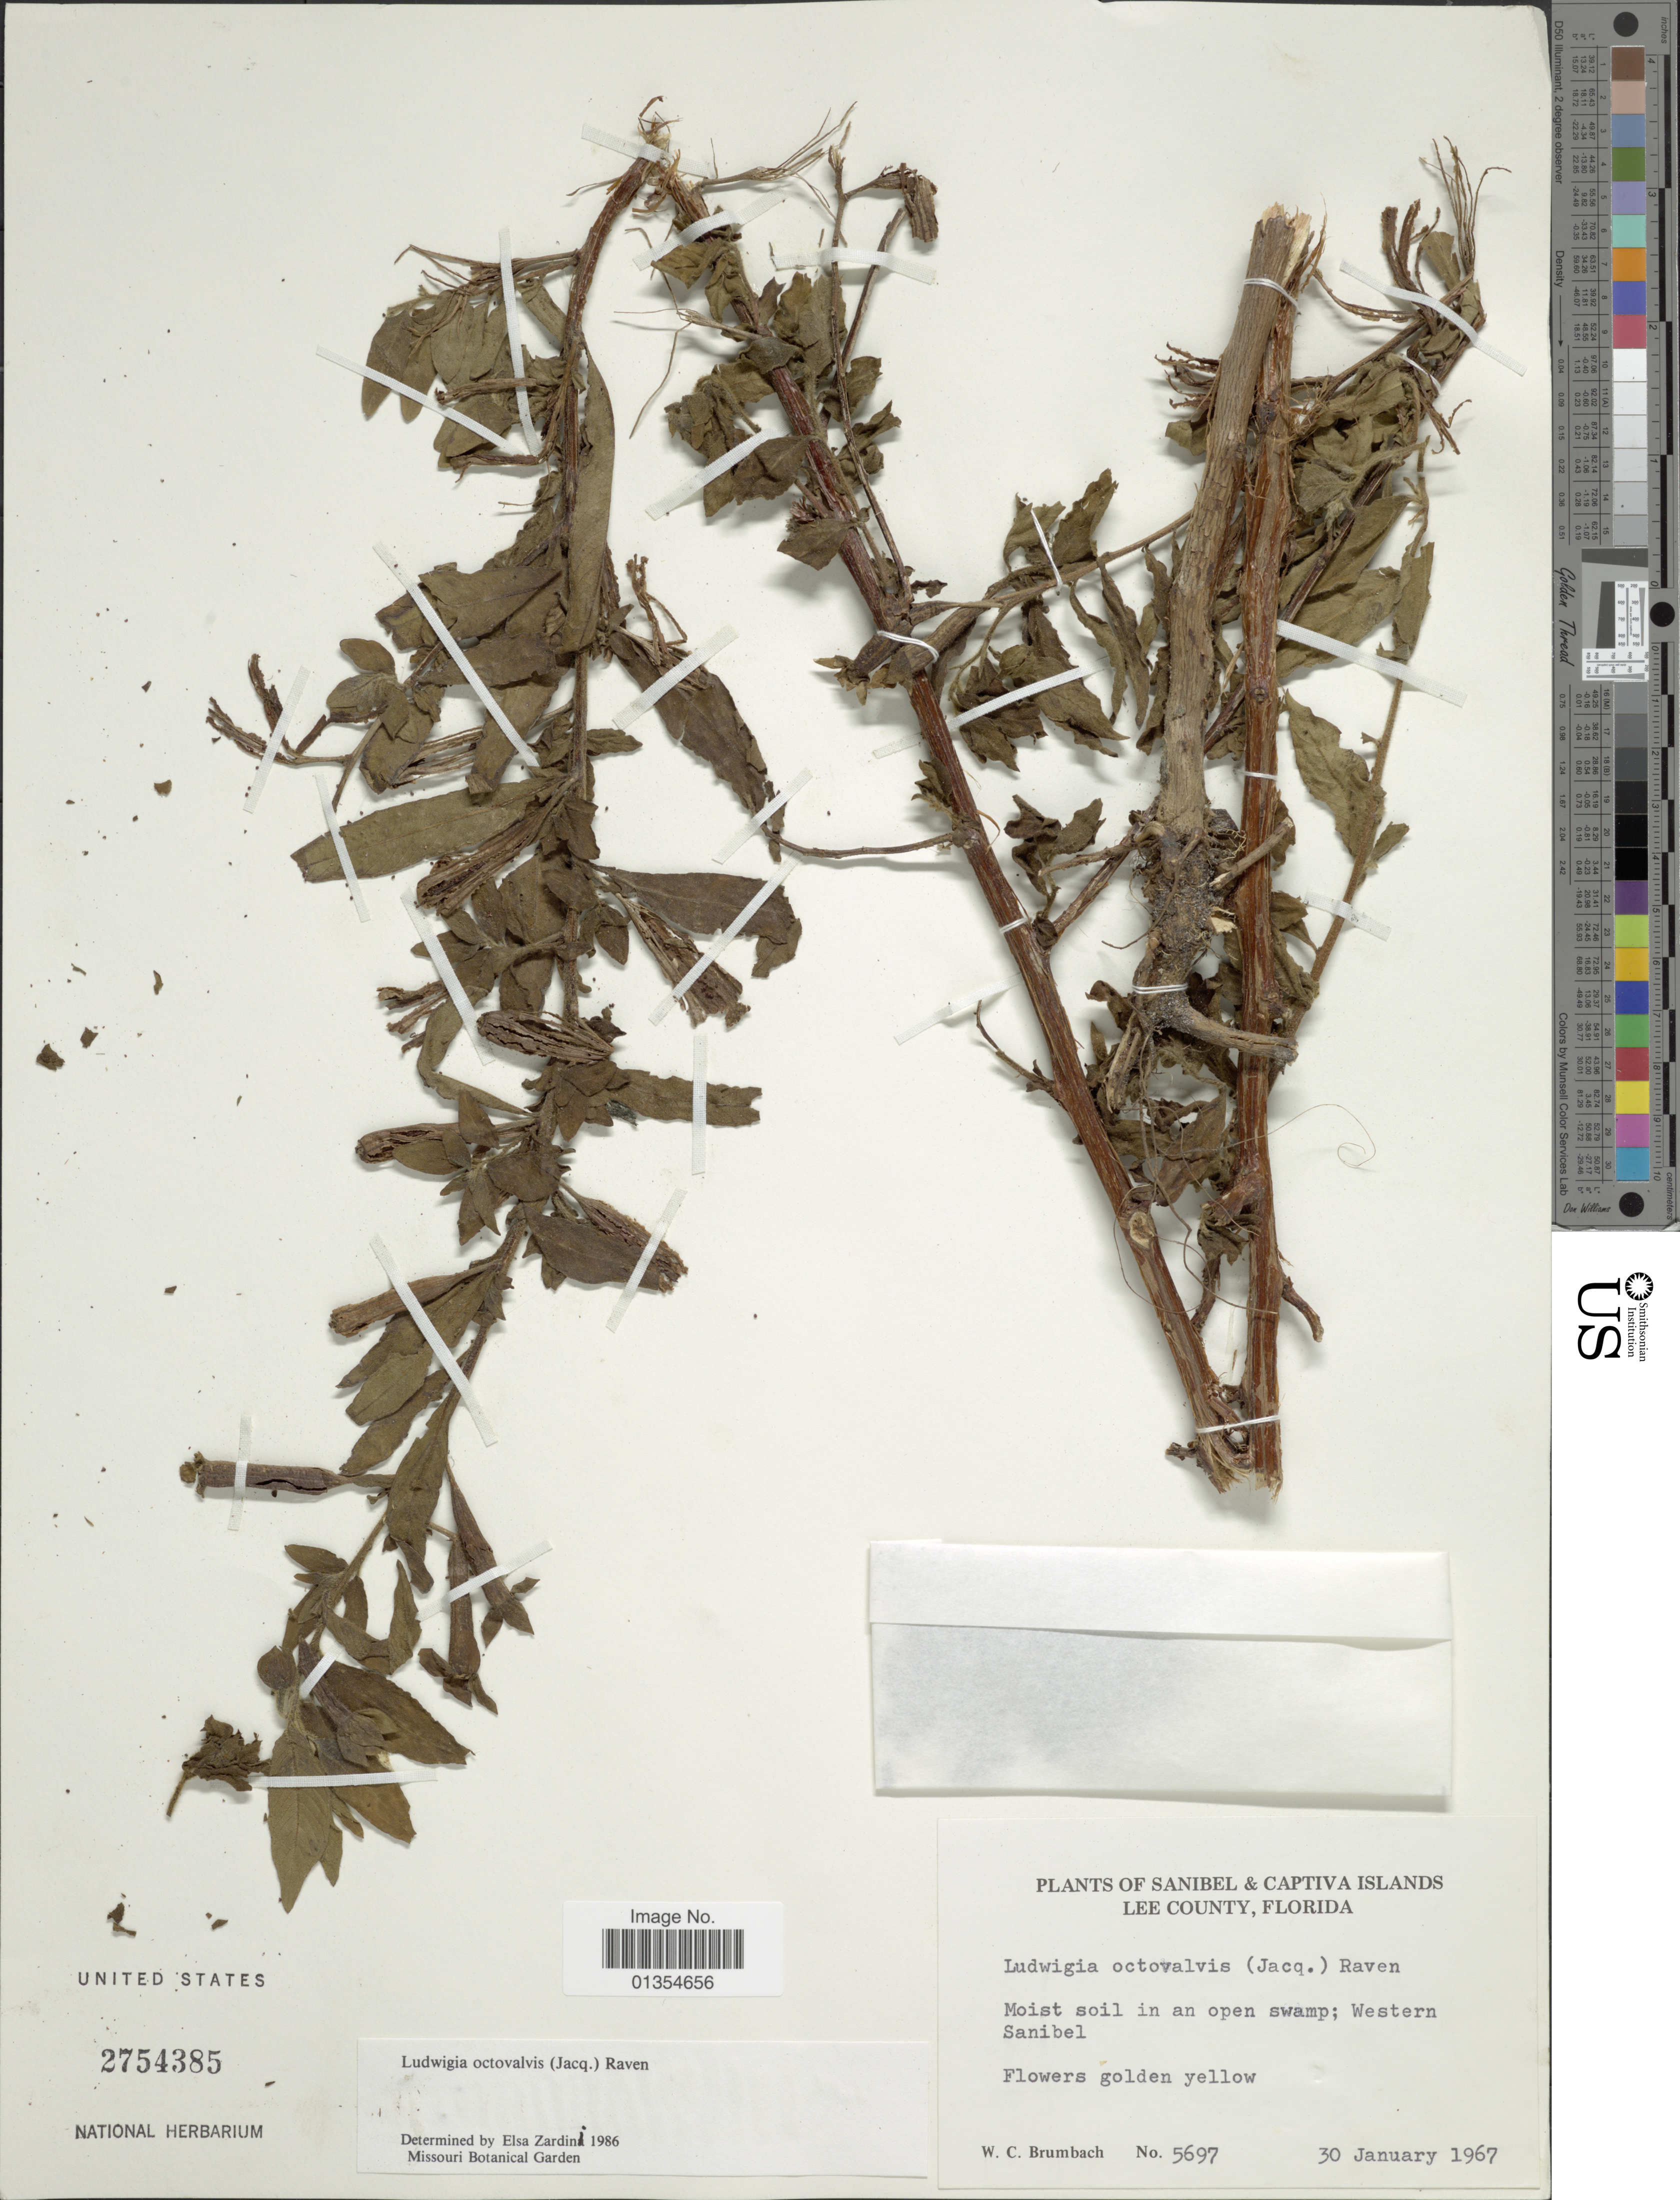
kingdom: Plantae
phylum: Tracheophyta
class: Magnoliopsida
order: Myrtales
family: Onagraceae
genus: Ludwigia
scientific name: Ludwigia octovalvis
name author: (Jacq.) P.H. Raven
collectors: W. C. Brumbach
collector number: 5697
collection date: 1967-01-30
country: United States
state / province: Florida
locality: Sanibel & Captiva Islands, Lee County, Western Sanibel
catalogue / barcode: US 2754385